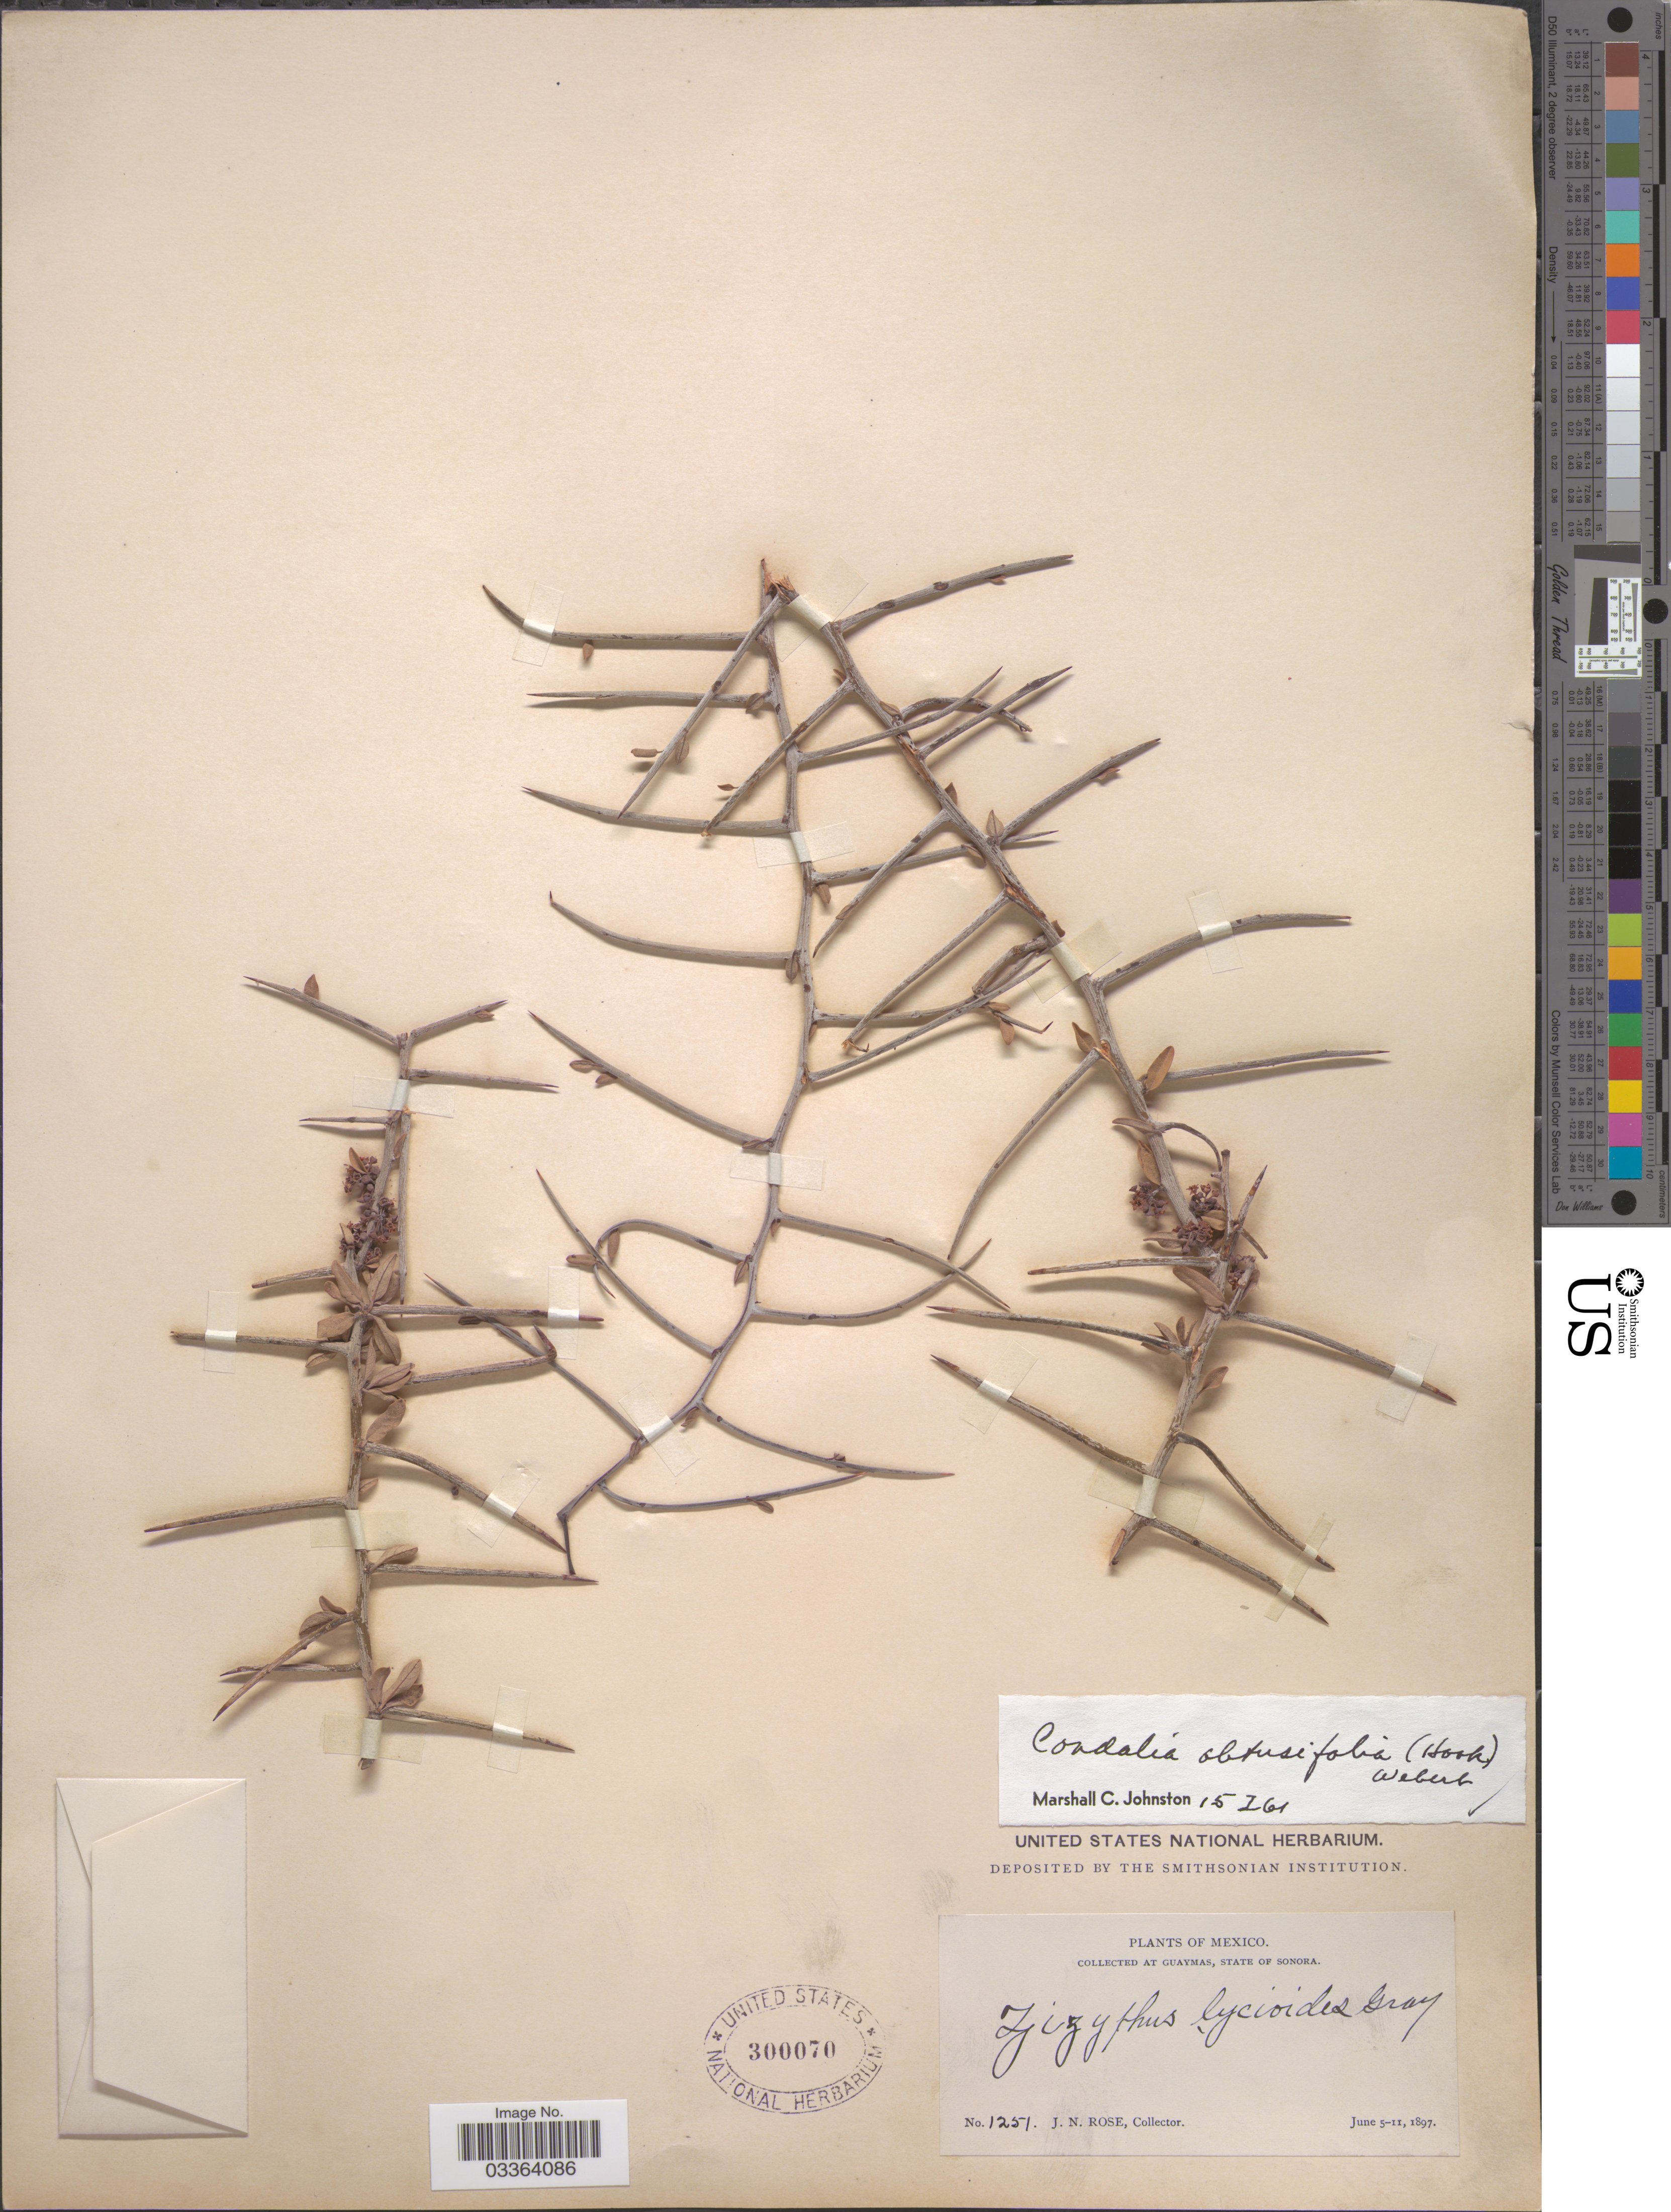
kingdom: Plantae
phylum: Tracheophyta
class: Magnoliopsida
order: Rosales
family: Rhamnaceae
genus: Sarcomphalus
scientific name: Sarcomphalus obtusifolius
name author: (Hook. ex Torr. & A. Gray) Hauenschild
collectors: J. N. Rose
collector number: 1251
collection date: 1897-06-05/1897-06-11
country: Mexico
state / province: Sonora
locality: At Guaymas.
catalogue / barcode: US 300070